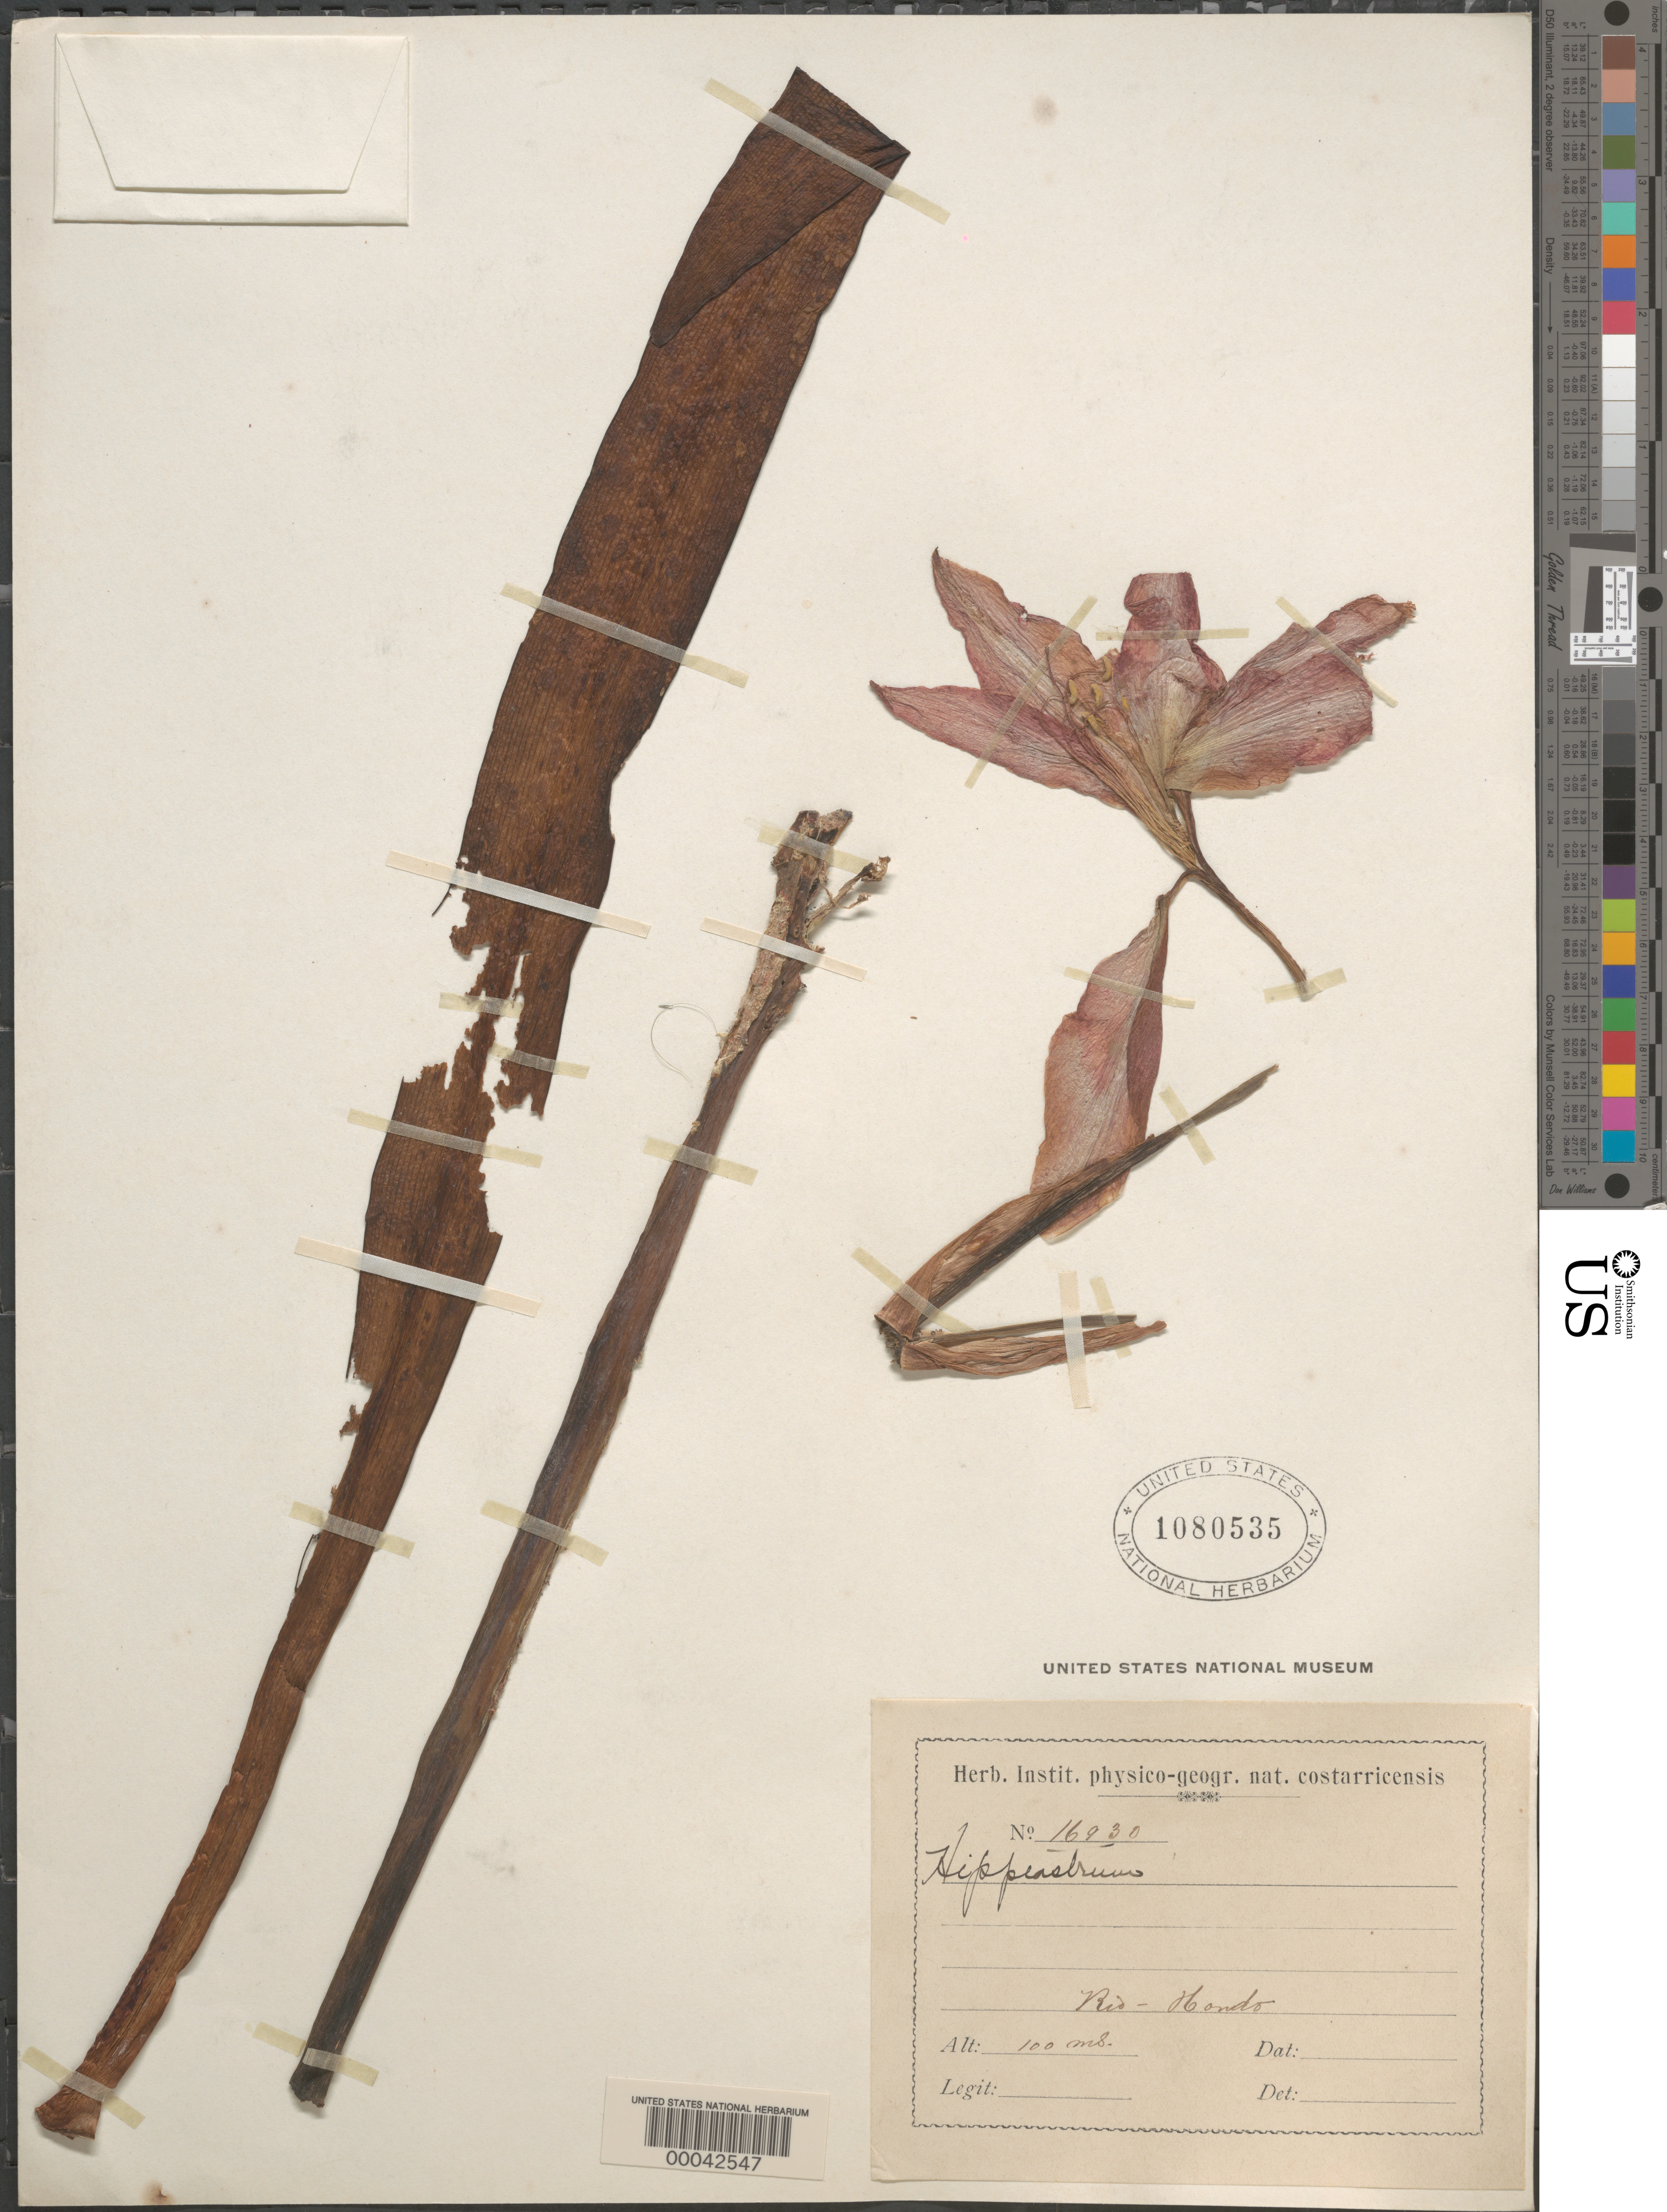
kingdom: Plantae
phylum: Tracheophyta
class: Liliopsida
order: Asparagales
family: Amaryllidaceae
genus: Hippeastrum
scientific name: Hippeastrum sp.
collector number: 16930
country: Costa Rica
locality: Rio Hondo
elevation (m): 100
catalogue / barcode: US 1080535